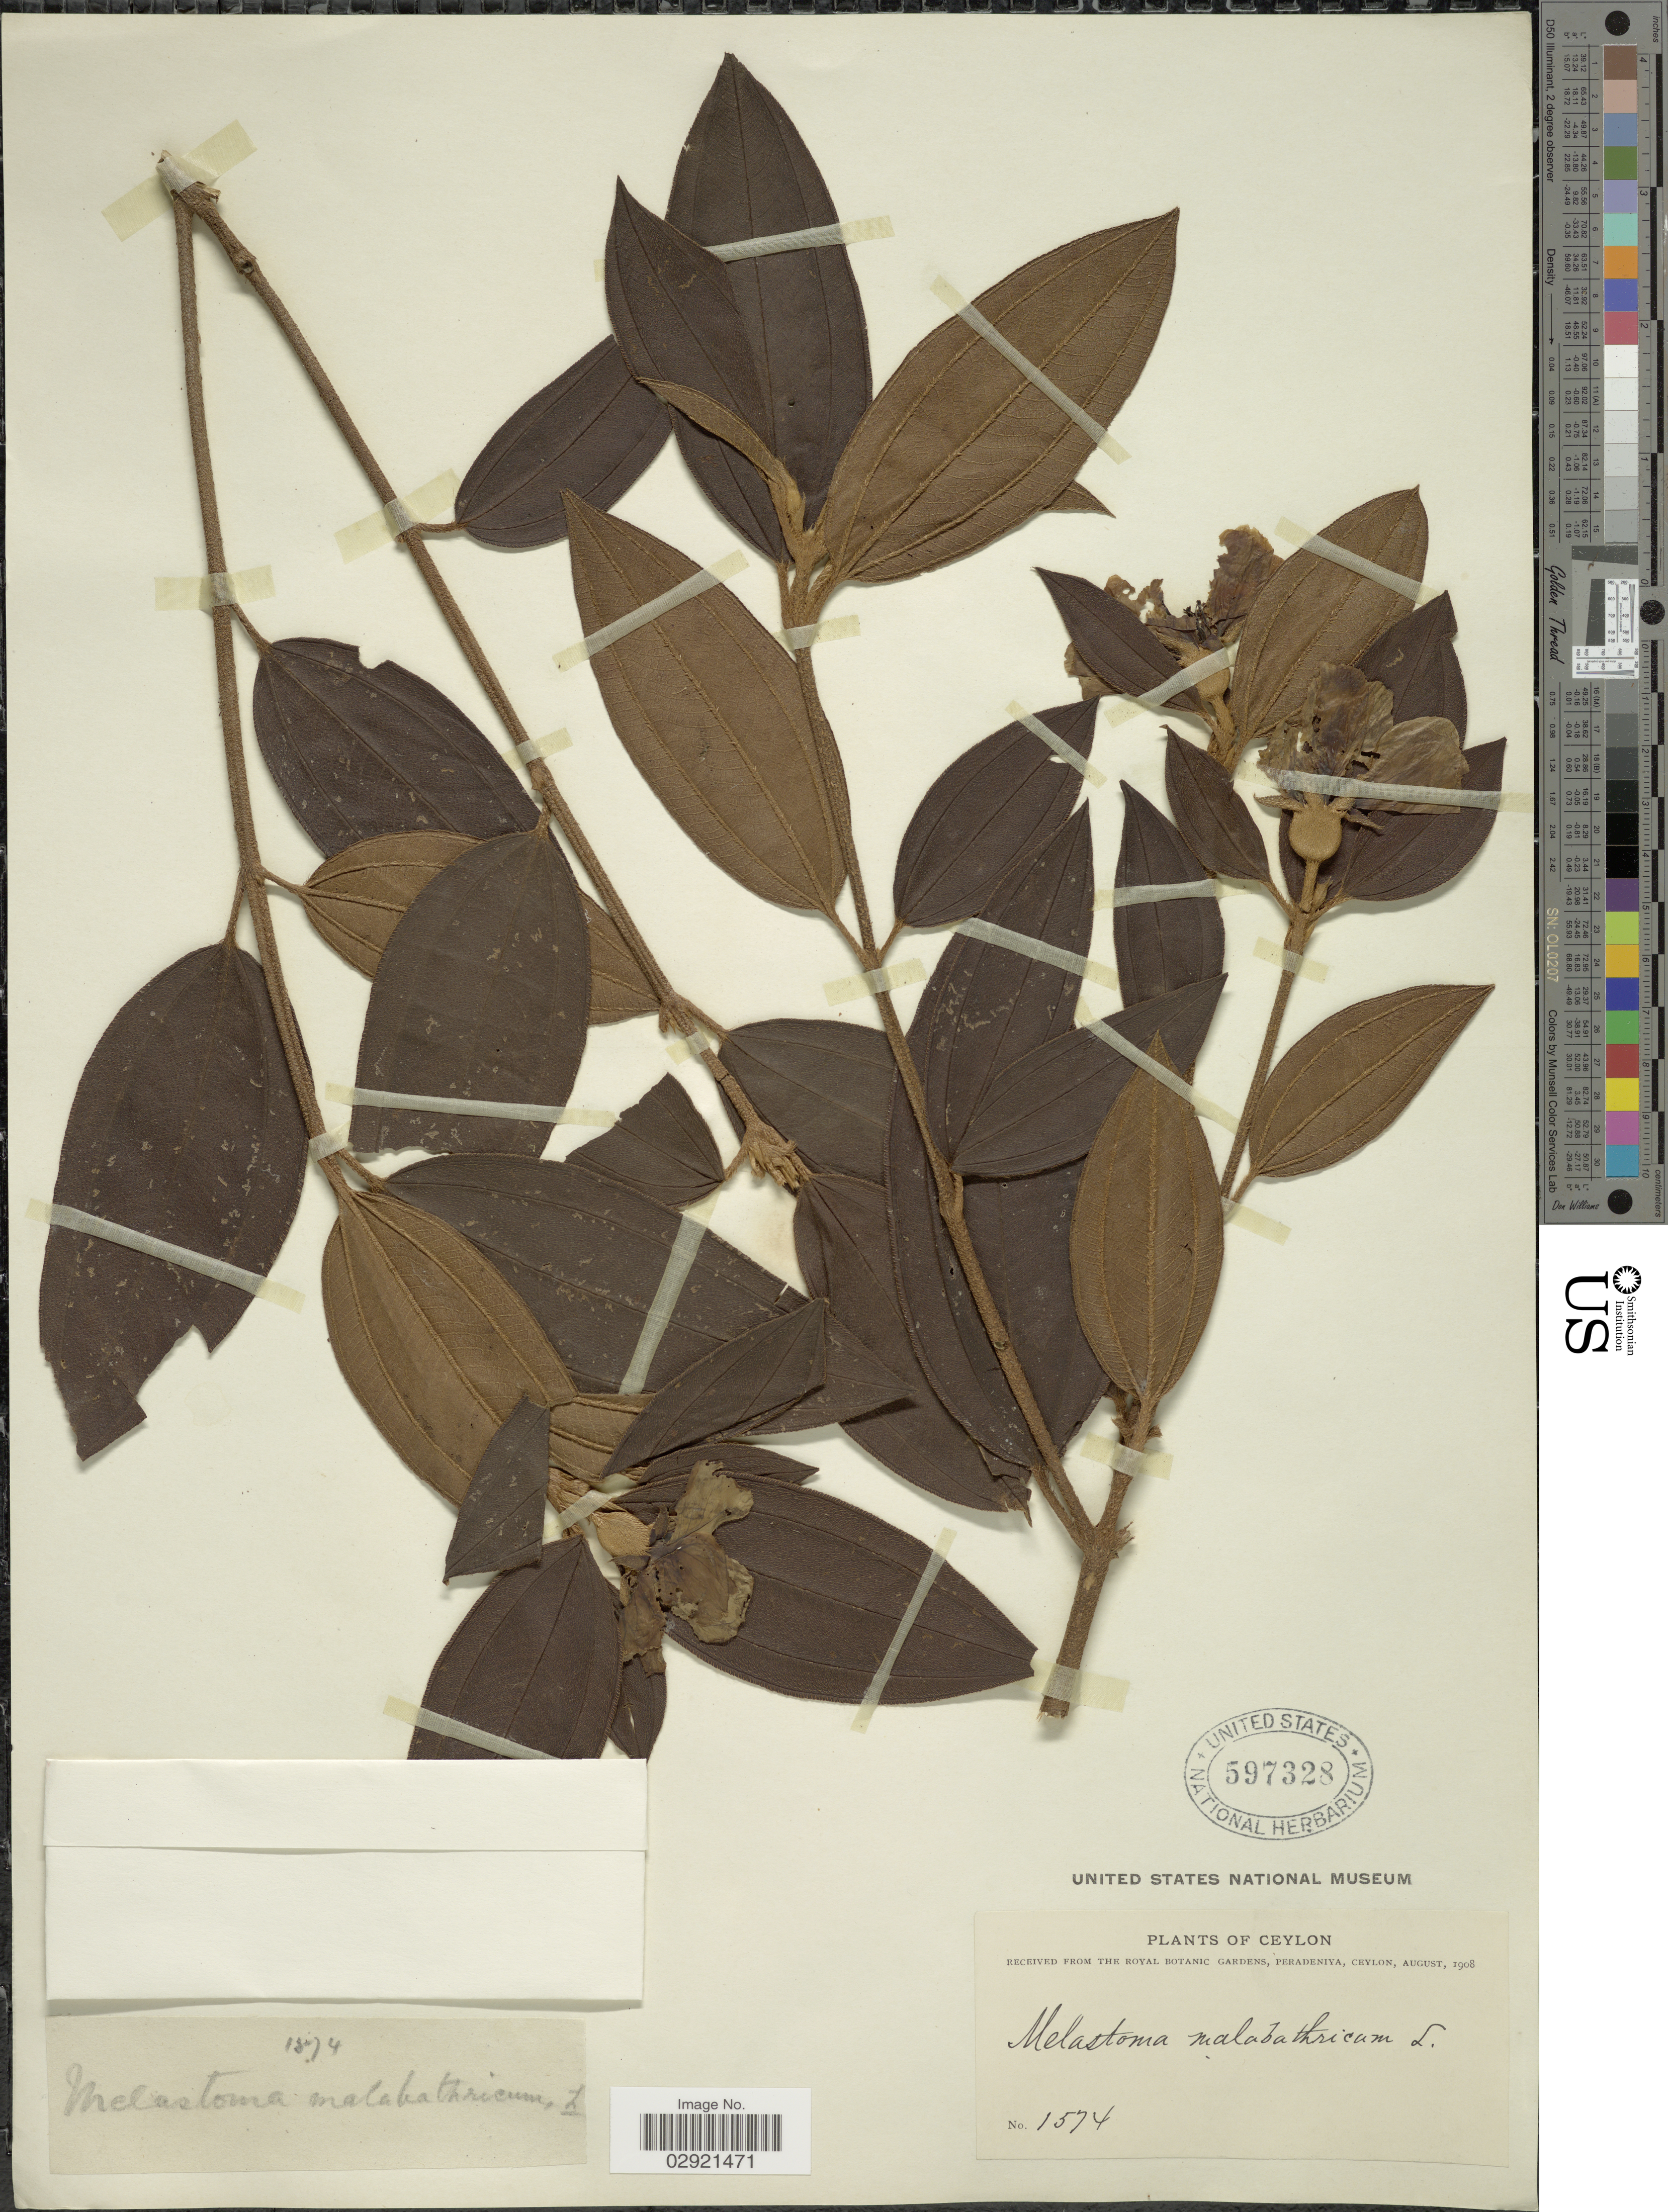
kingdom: Plantae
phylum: Tracheophyta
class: Magnoliopsida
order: Myrtales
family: Melastomataceae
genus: Melastoma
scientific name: Melastoma malabathricum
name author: L.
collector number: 1574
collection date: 1874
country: Sri Lanka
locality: Ceylon.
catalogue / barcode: US 597328